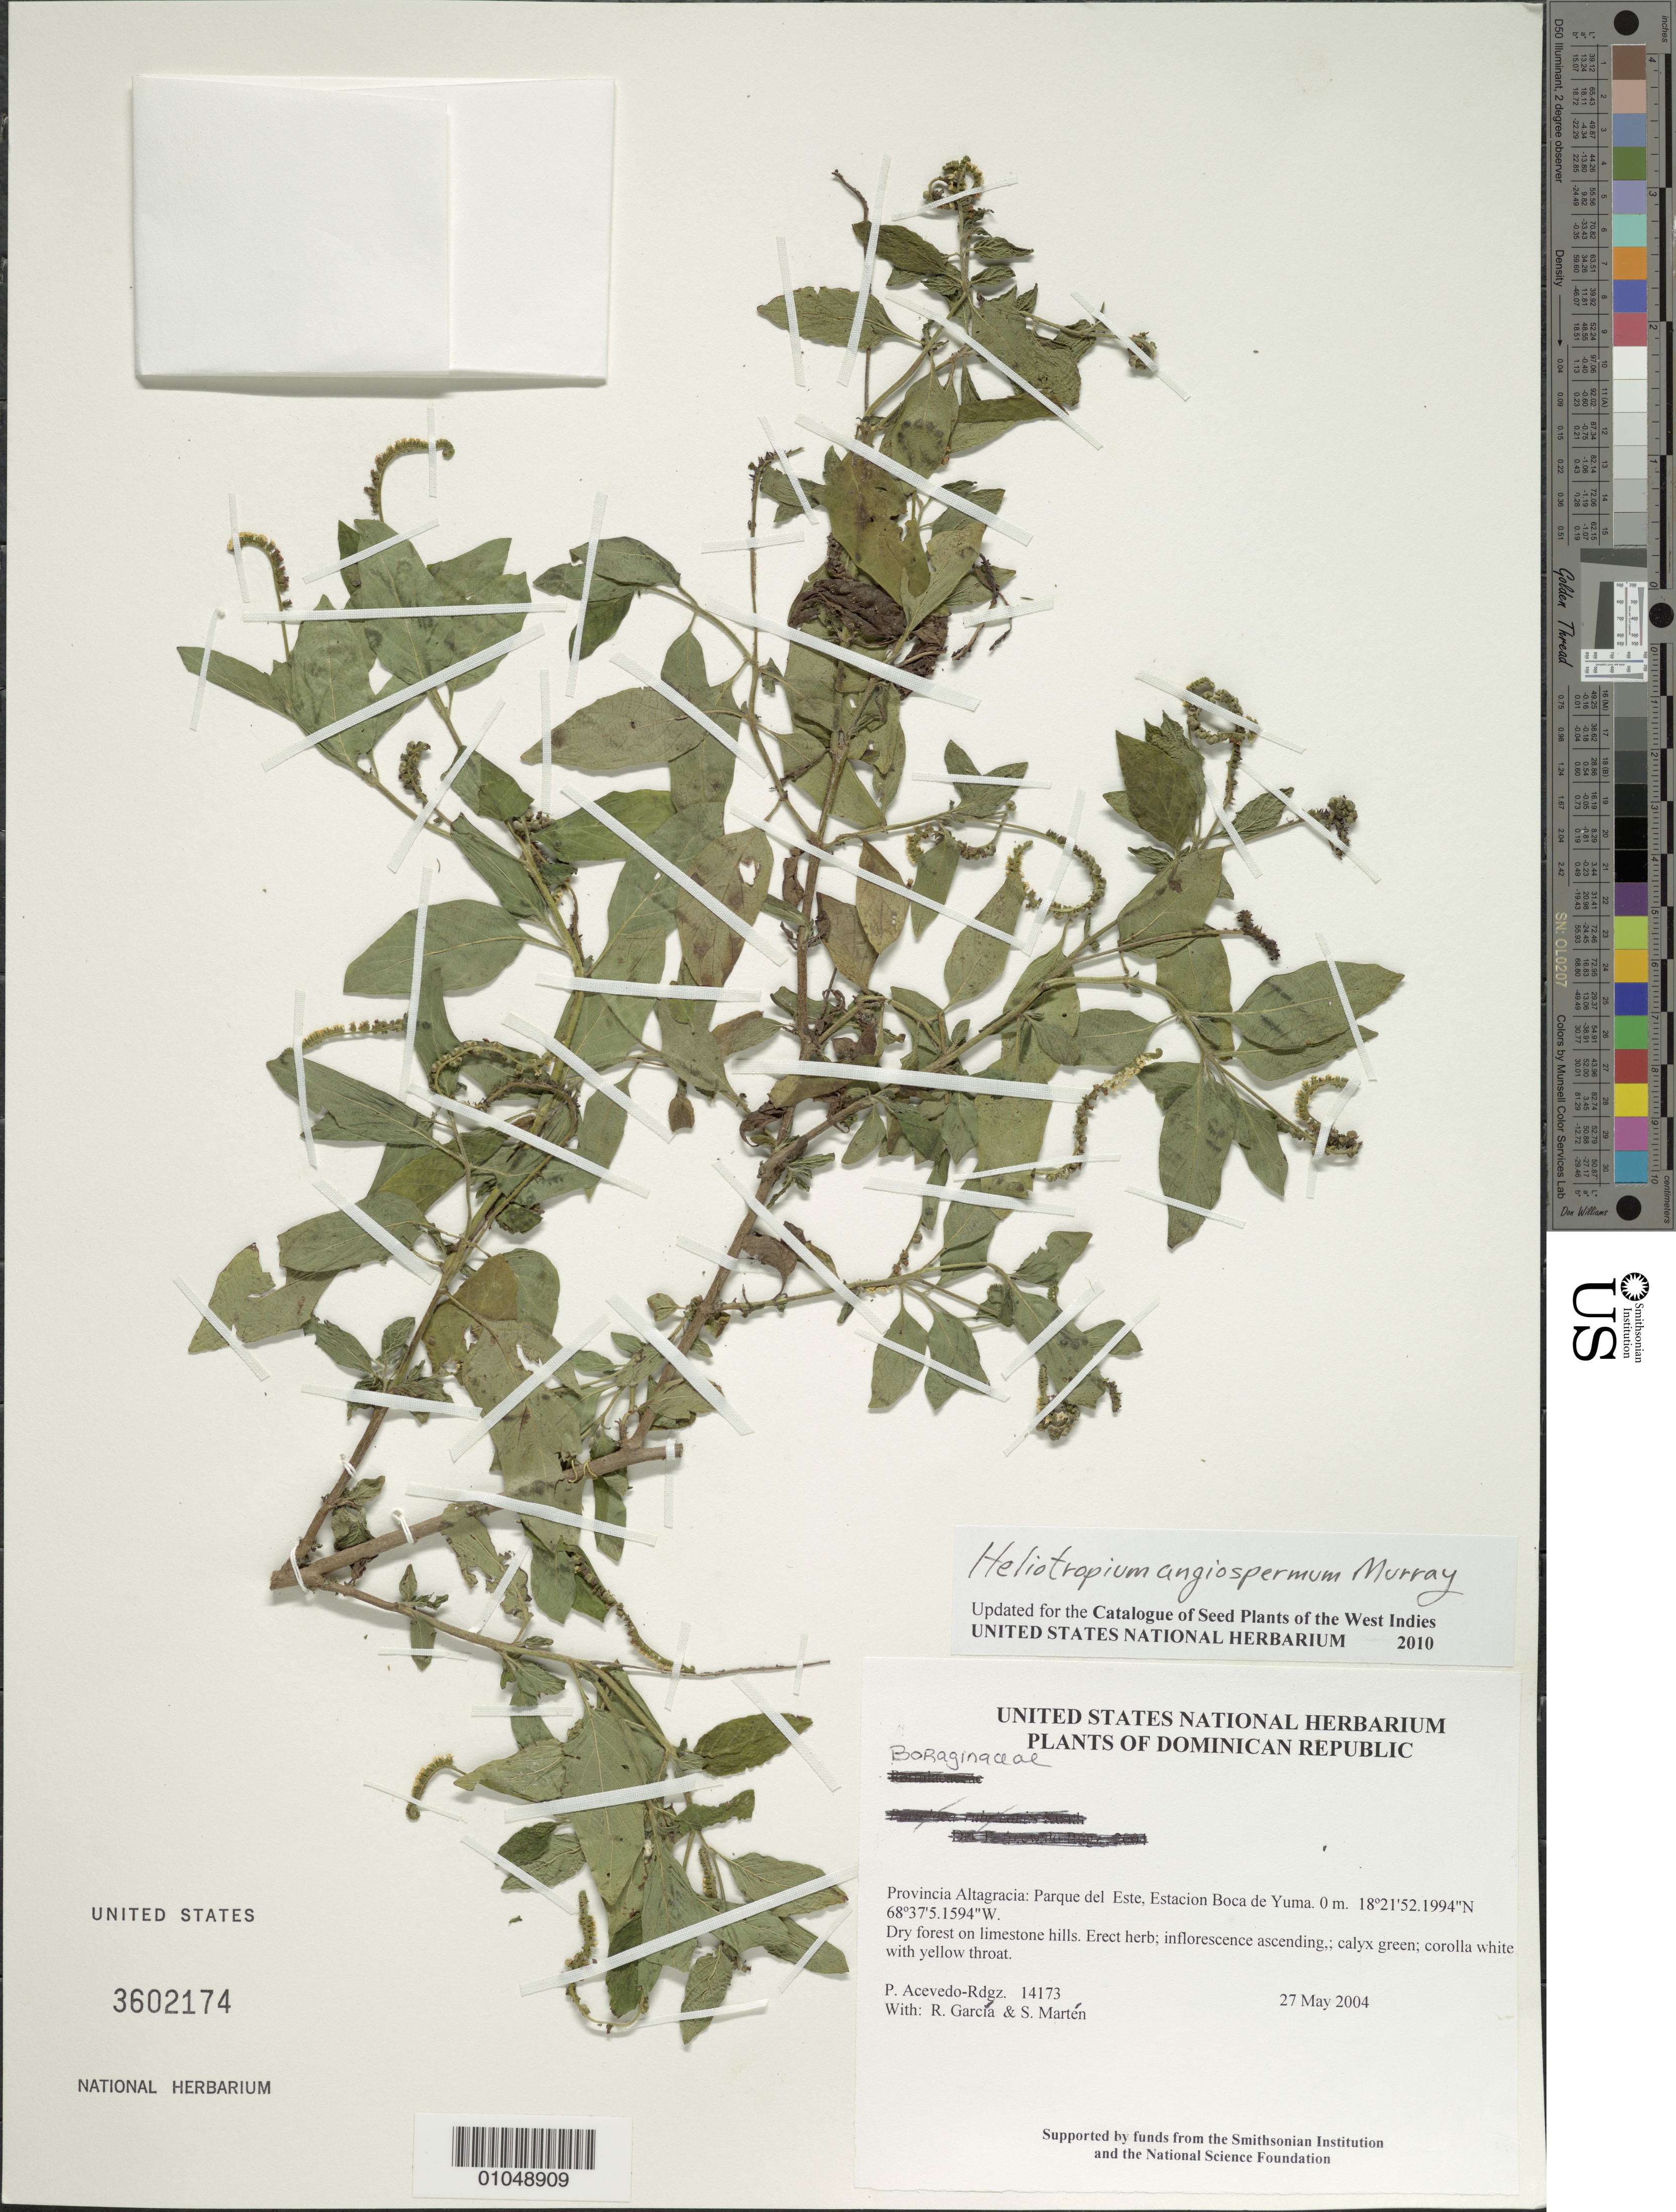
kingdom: Plantae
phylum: Tracheophyta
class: Magnoliopsida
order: Boraginales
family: Heliotropiaceae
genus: Heliotropium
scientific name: Heliotropium angiospermum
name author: Murray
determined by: Acevedo-Rodríguez, P., (BOT), Smithsonian Institution - National Museum of Natural History (UNITED STATES)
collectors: P. Acevedo-Rodr., R. G. García & S. Marten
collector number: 14173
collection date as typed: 27 May 2004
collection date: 2004-05-27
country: Dominican Republic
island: Hispaniola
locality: Provincia Altagracia: Parque del Este, Estacion Boca de Yuma.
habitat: Dry forest on limestone hills.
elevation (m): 0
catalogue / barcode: US 3602174